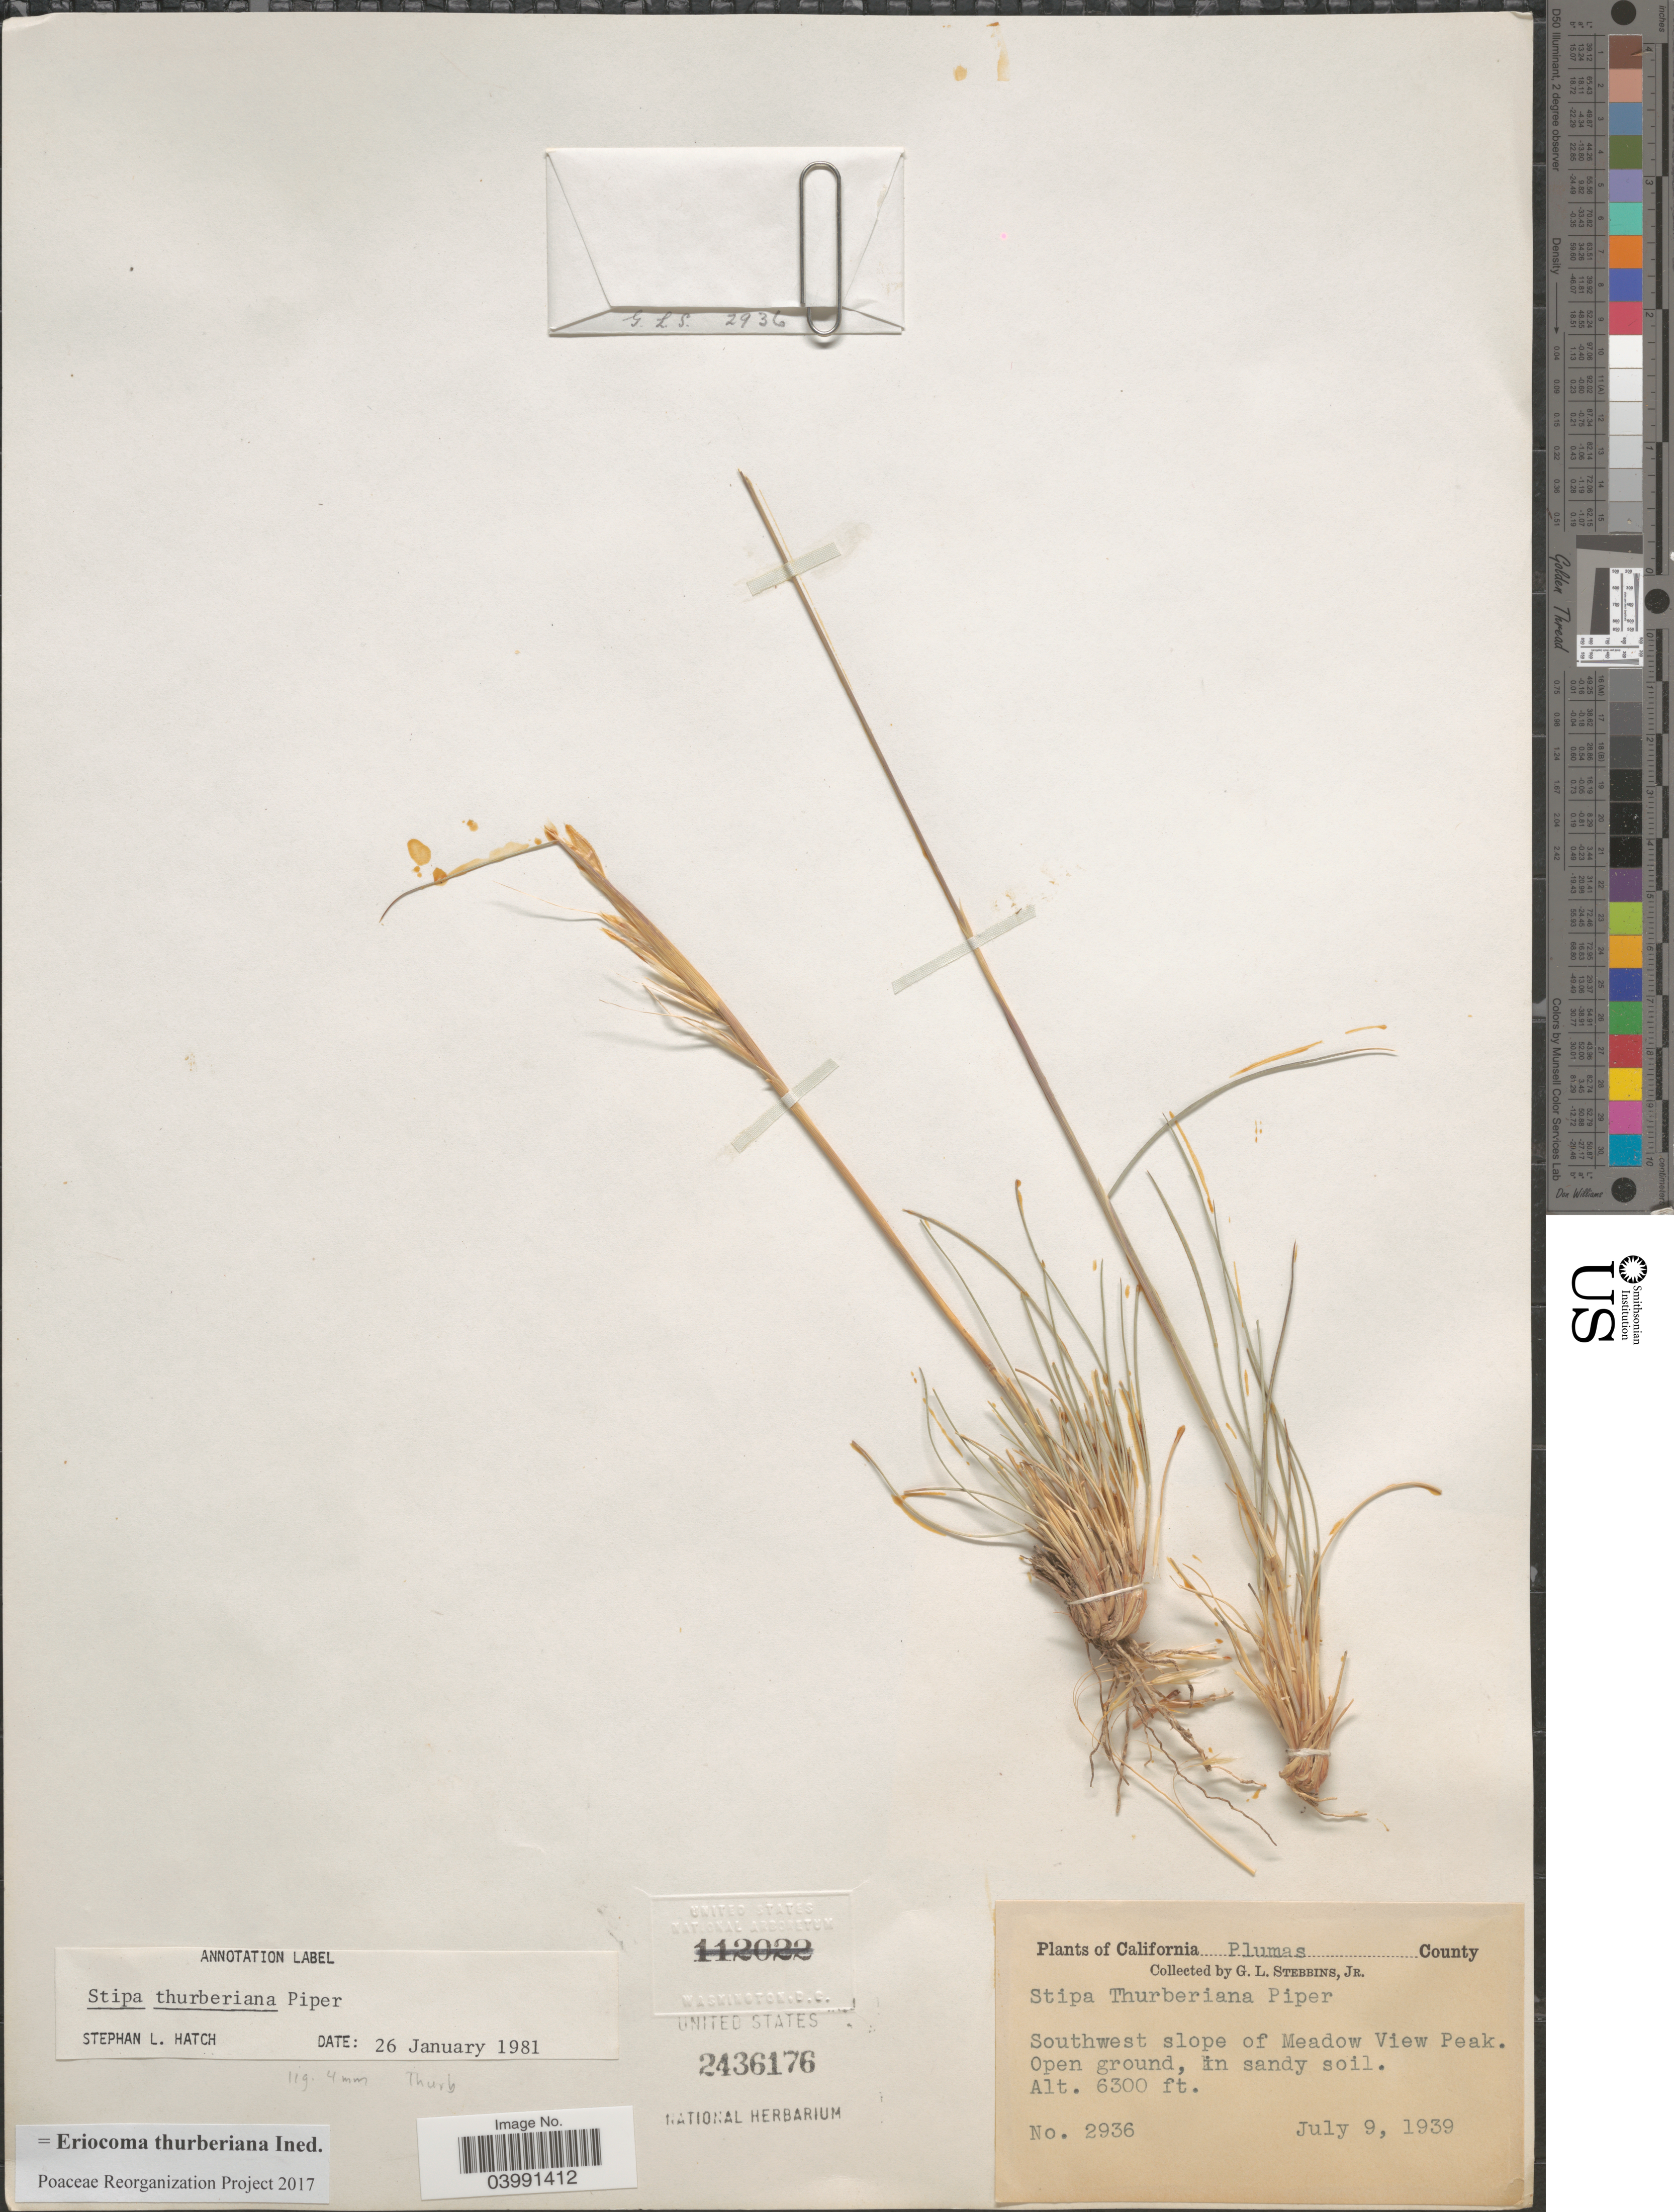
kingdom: Plantae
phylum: Tracheophyta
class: Liliopsida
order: Poales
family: Poaceae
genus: Eriocoma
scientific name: Eriocoma thurberiana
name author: (Piper) Romasch.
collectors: G. L. Stebbins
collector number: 2936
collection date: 1939-07-09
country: United States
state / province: California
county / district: Plumas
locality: Plumas County. Southwest slope of Meadow View Peak.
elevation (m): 1920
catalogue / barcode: US 2436176